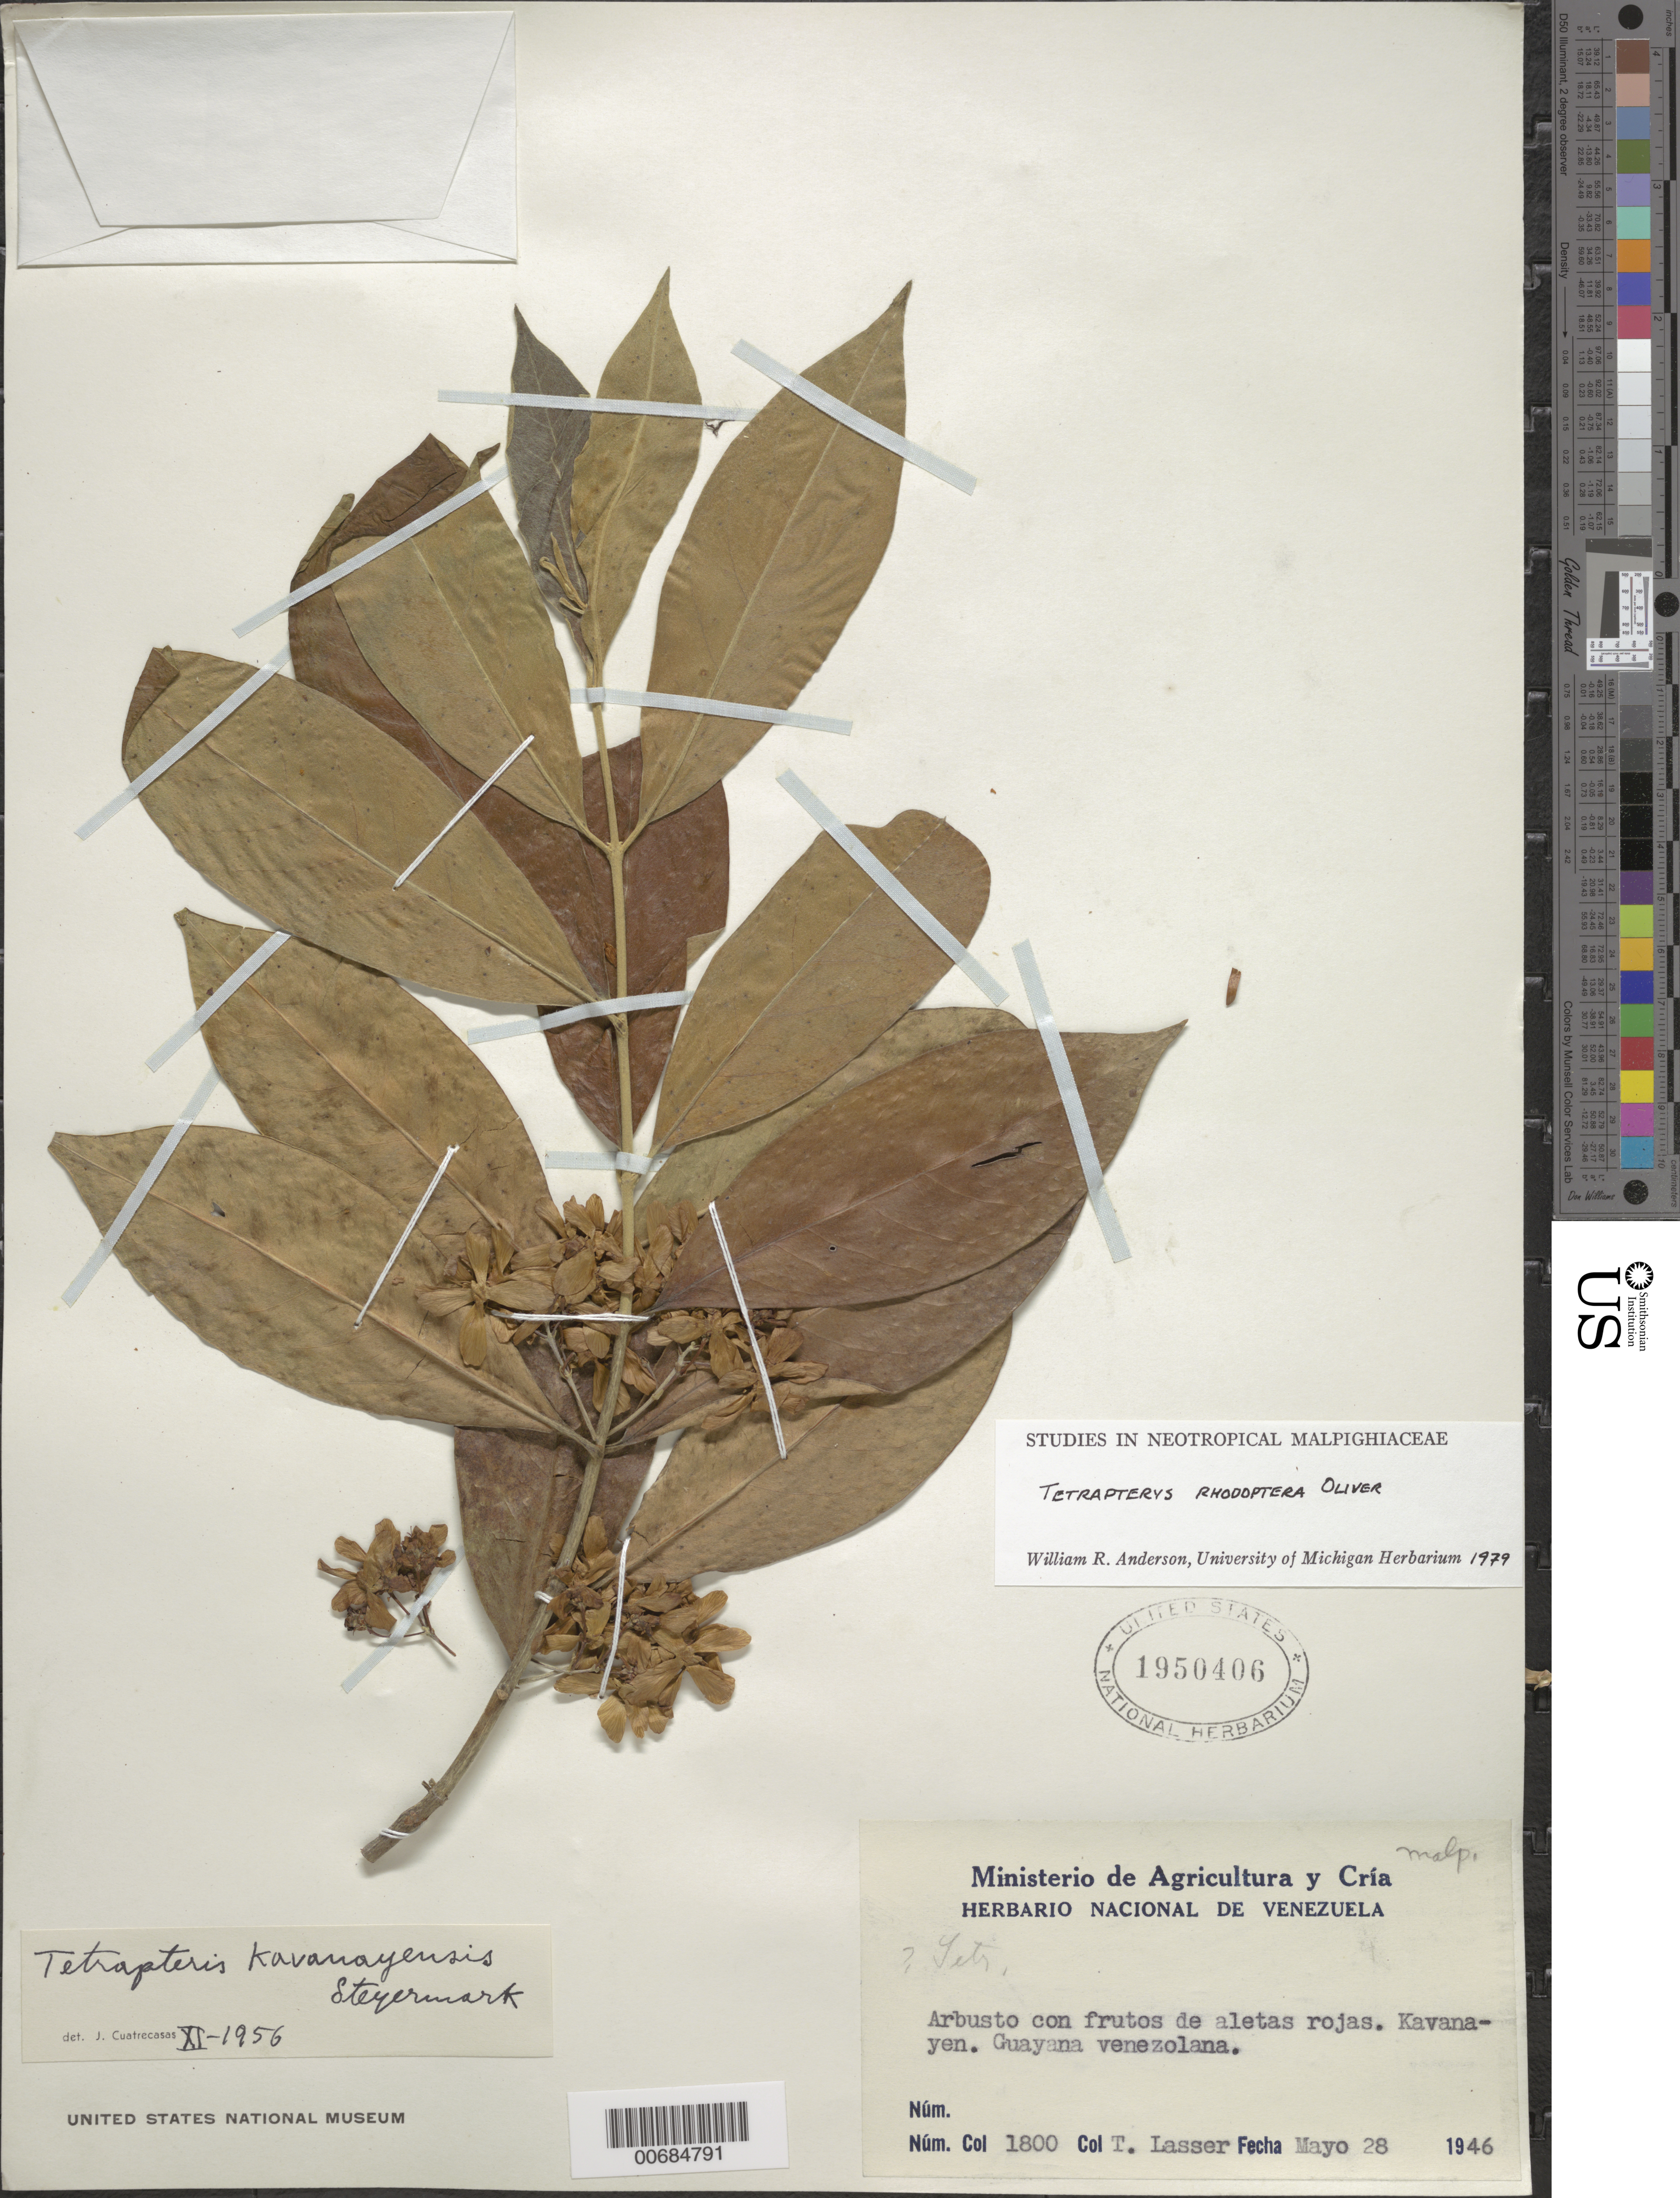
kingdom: Plantae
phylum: Tracheophyta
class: Magnoliopsida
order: Malpighiales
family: Malpighiaceae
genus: Glicophyllum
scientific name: Glicophyllum rhodopteron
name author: (Oliv.) R.F. Almeida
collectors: T. Lasser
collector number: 1800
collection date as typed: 28-May-46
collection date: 1946-05-28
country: Venezuela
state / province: Bolívar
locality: Kavanayén, Guayana Venezolana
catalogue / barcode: US 1950406